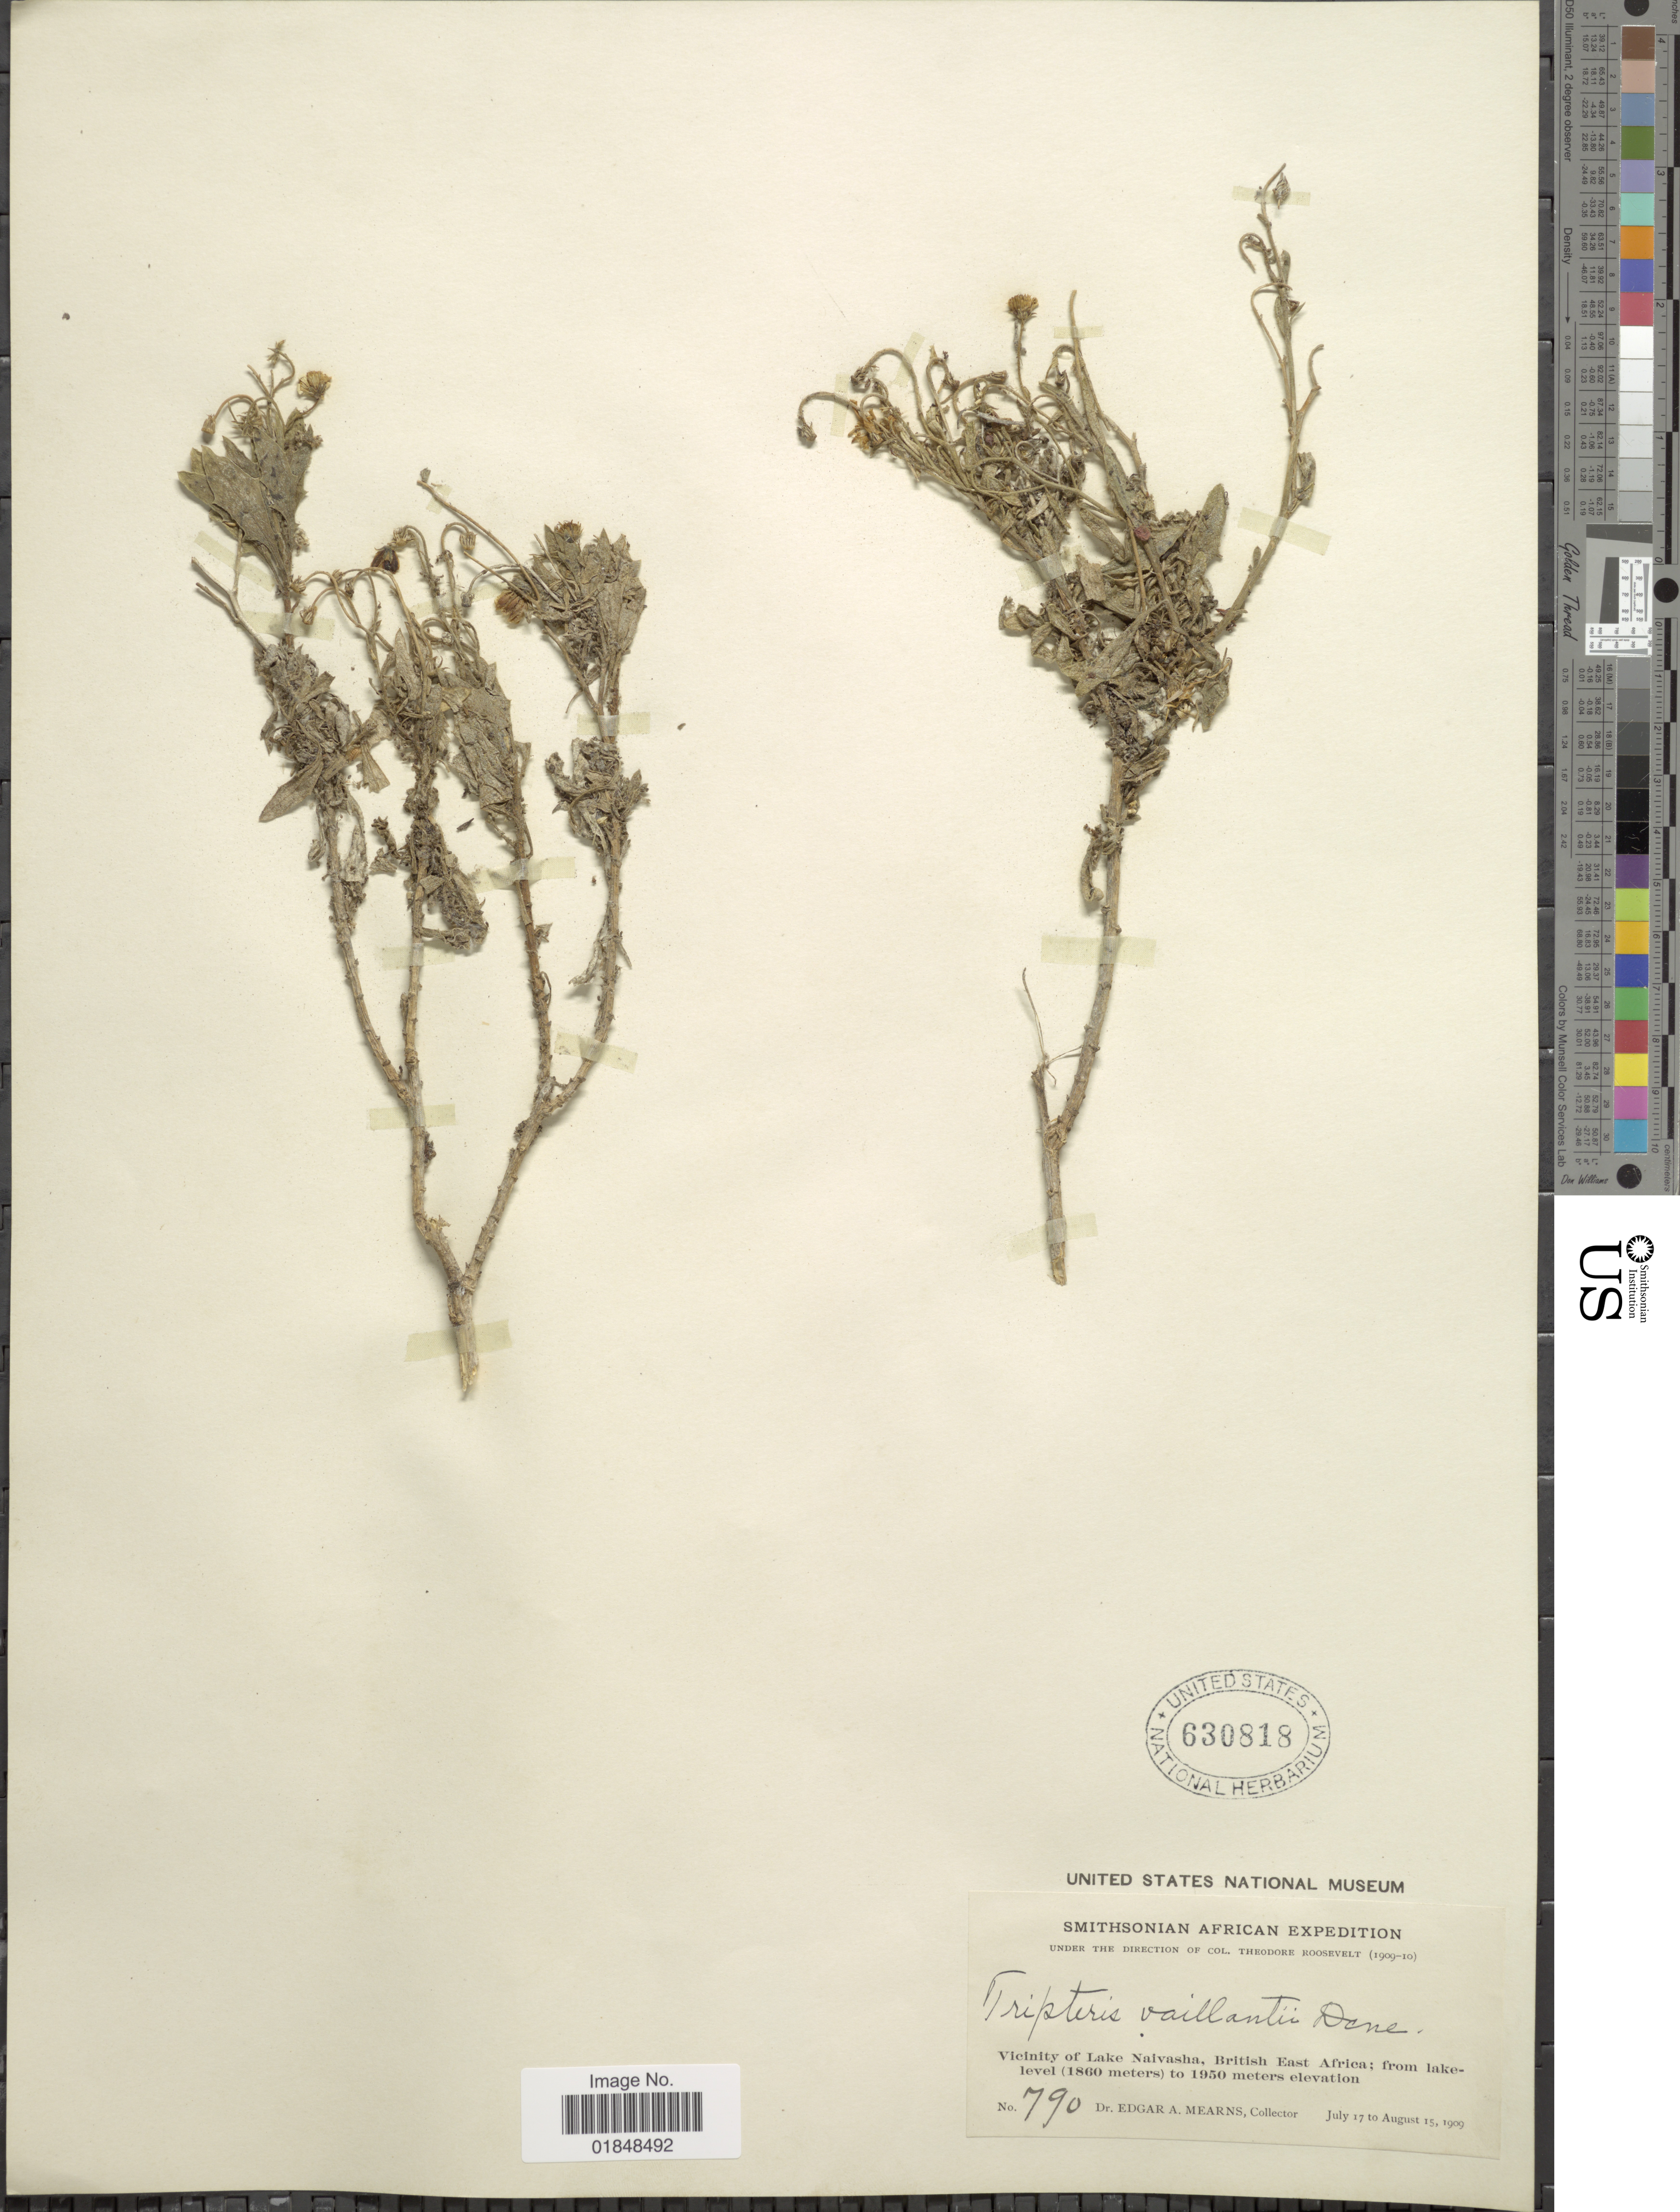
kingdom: Plantae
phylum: Tracheophyta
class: Magnoliopsida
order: Asterales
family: Asteraceae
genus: Tripteris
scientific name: Tripteris vaillantii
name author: Decne.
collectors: E. A. Mearns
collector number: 790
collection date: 1909-07-17/1909-08-15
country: Kenya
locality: Vicintity of Lake Naivasha, British East Africa; from Lake level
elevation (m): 1860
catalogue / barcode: US 630818